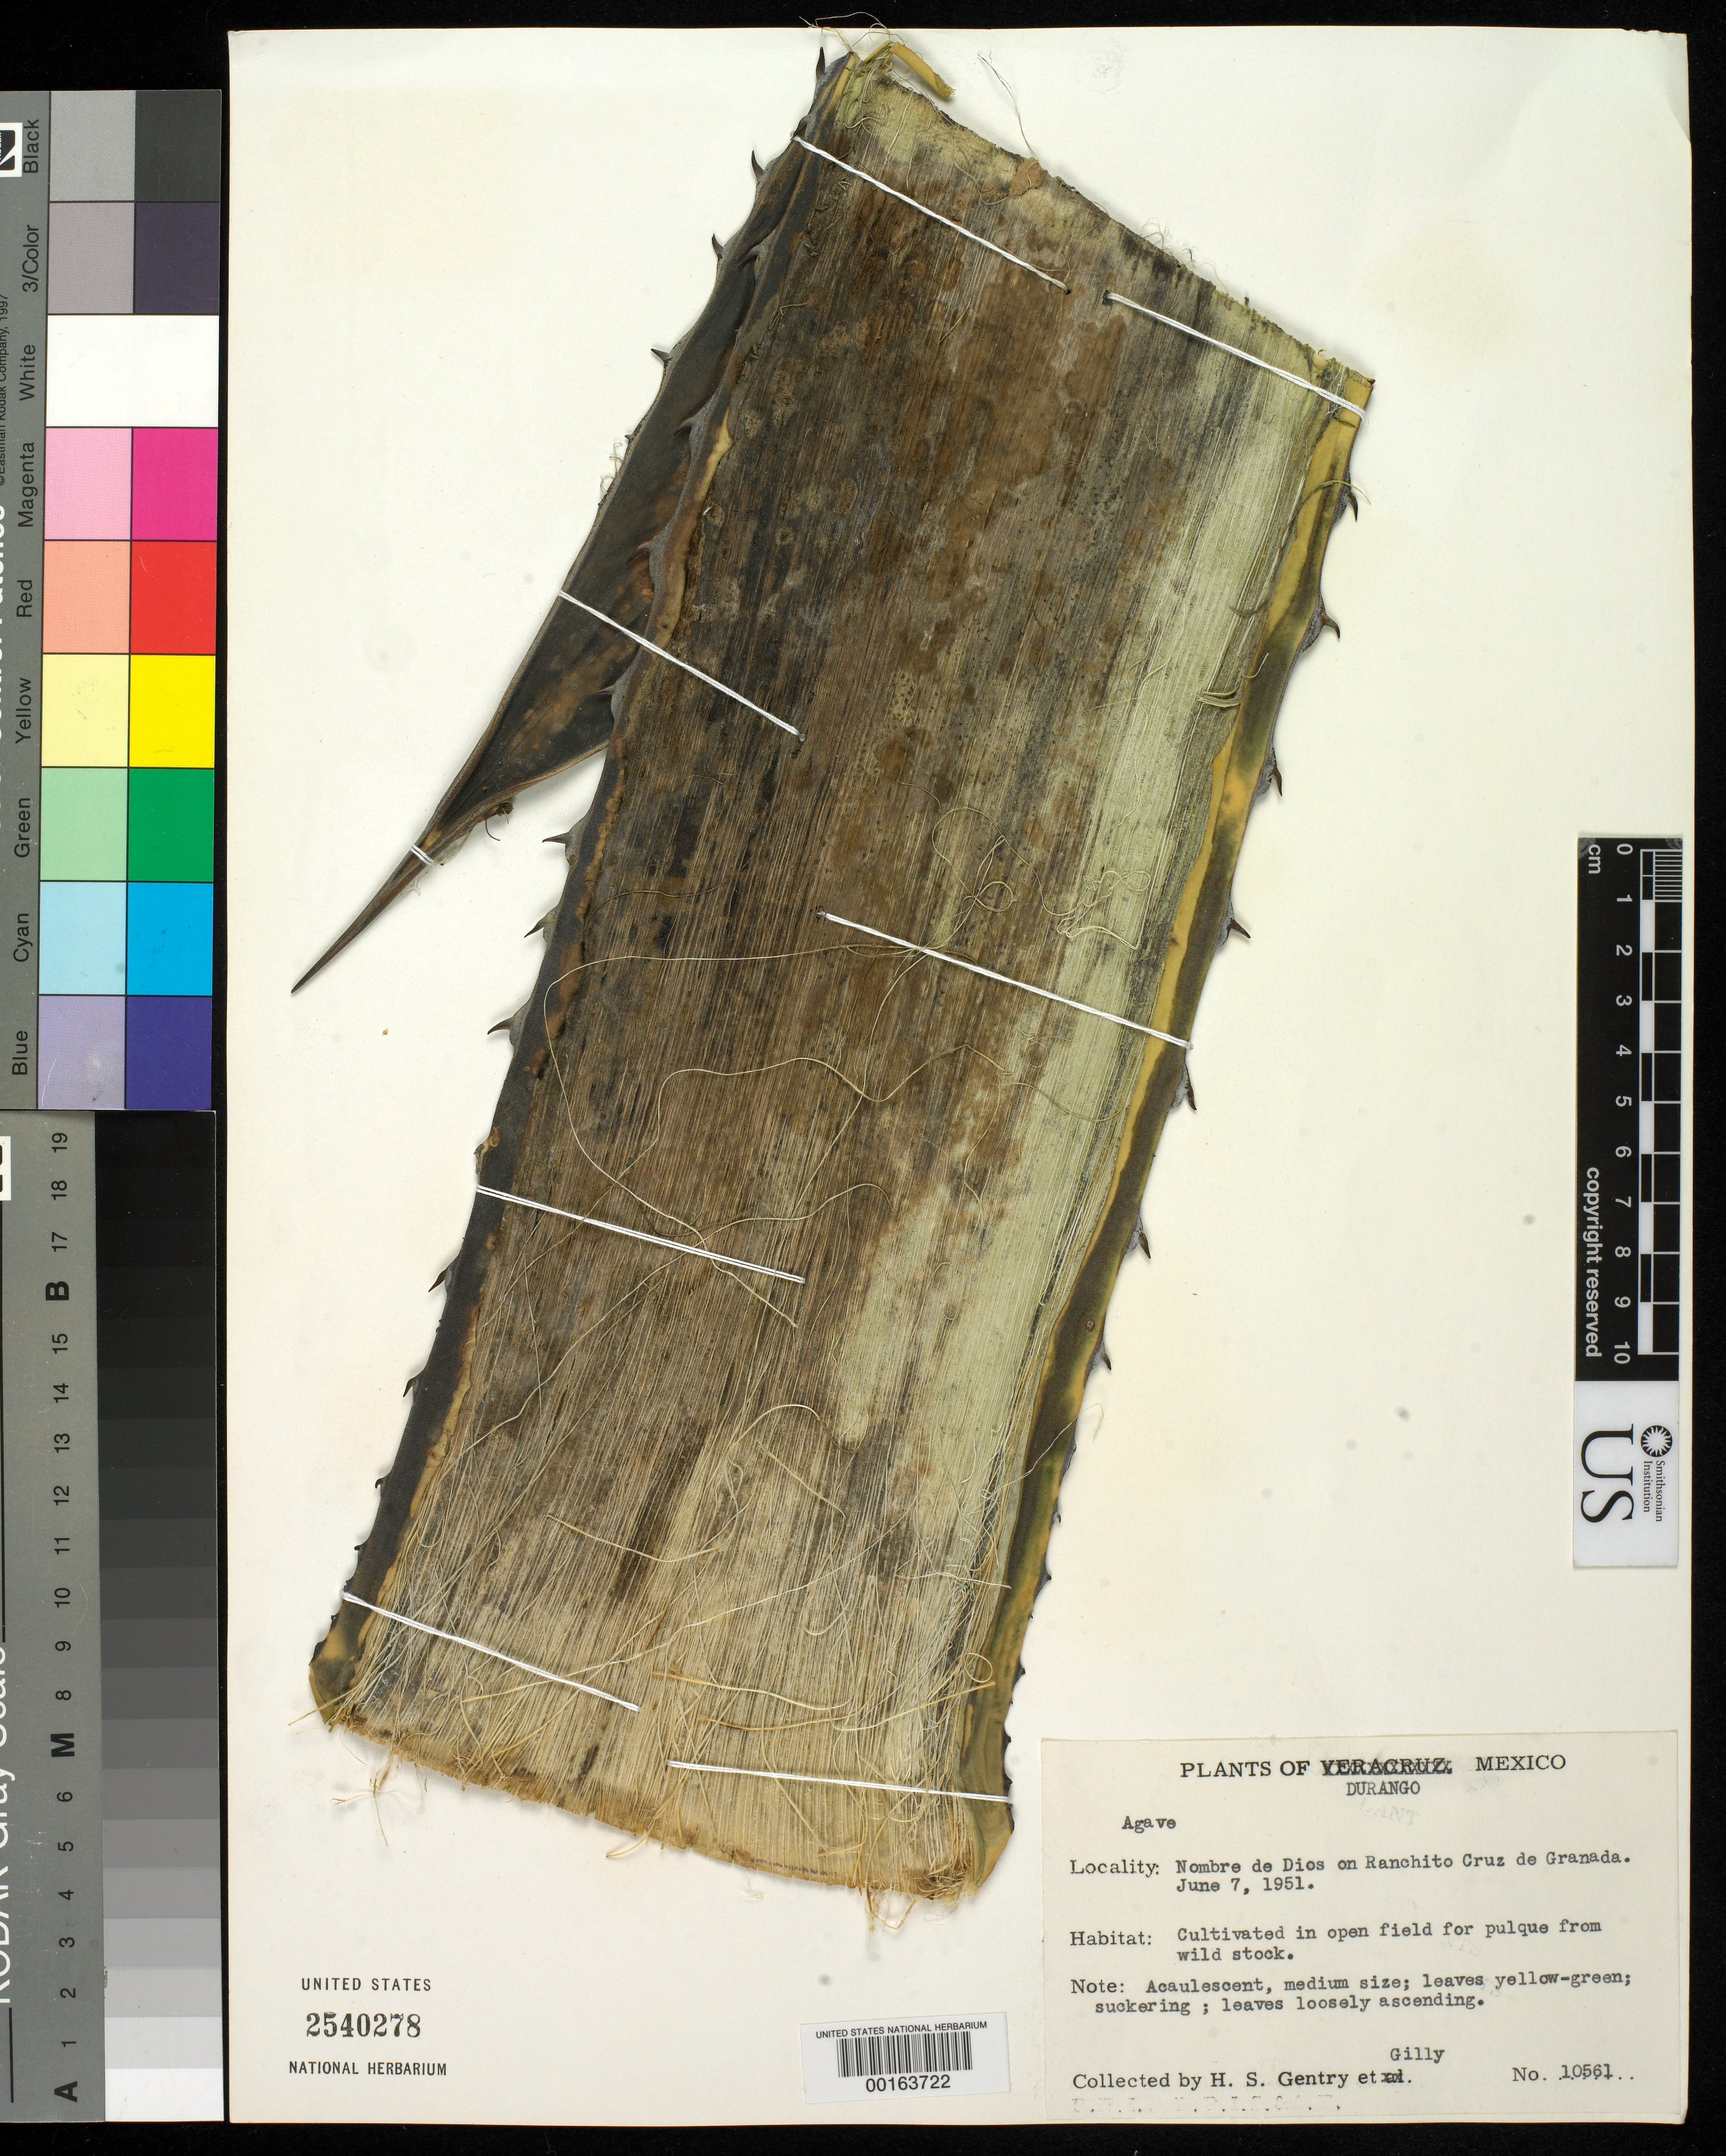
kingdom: Plantae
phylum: Tracheophyta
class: Liliopsida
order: Asparagales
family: Asparagaceae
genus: Agave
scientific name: Agave sp.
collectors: H. S. Gentry & C. Gilly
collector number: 10561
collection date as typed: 07 Jun 1951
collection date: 1951-06-07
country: Mexico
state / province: Durango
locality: Nombre de Dios on Ranchito Cruz de Granada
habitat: Open field for pulque from wild stock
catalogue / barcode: US 2540278